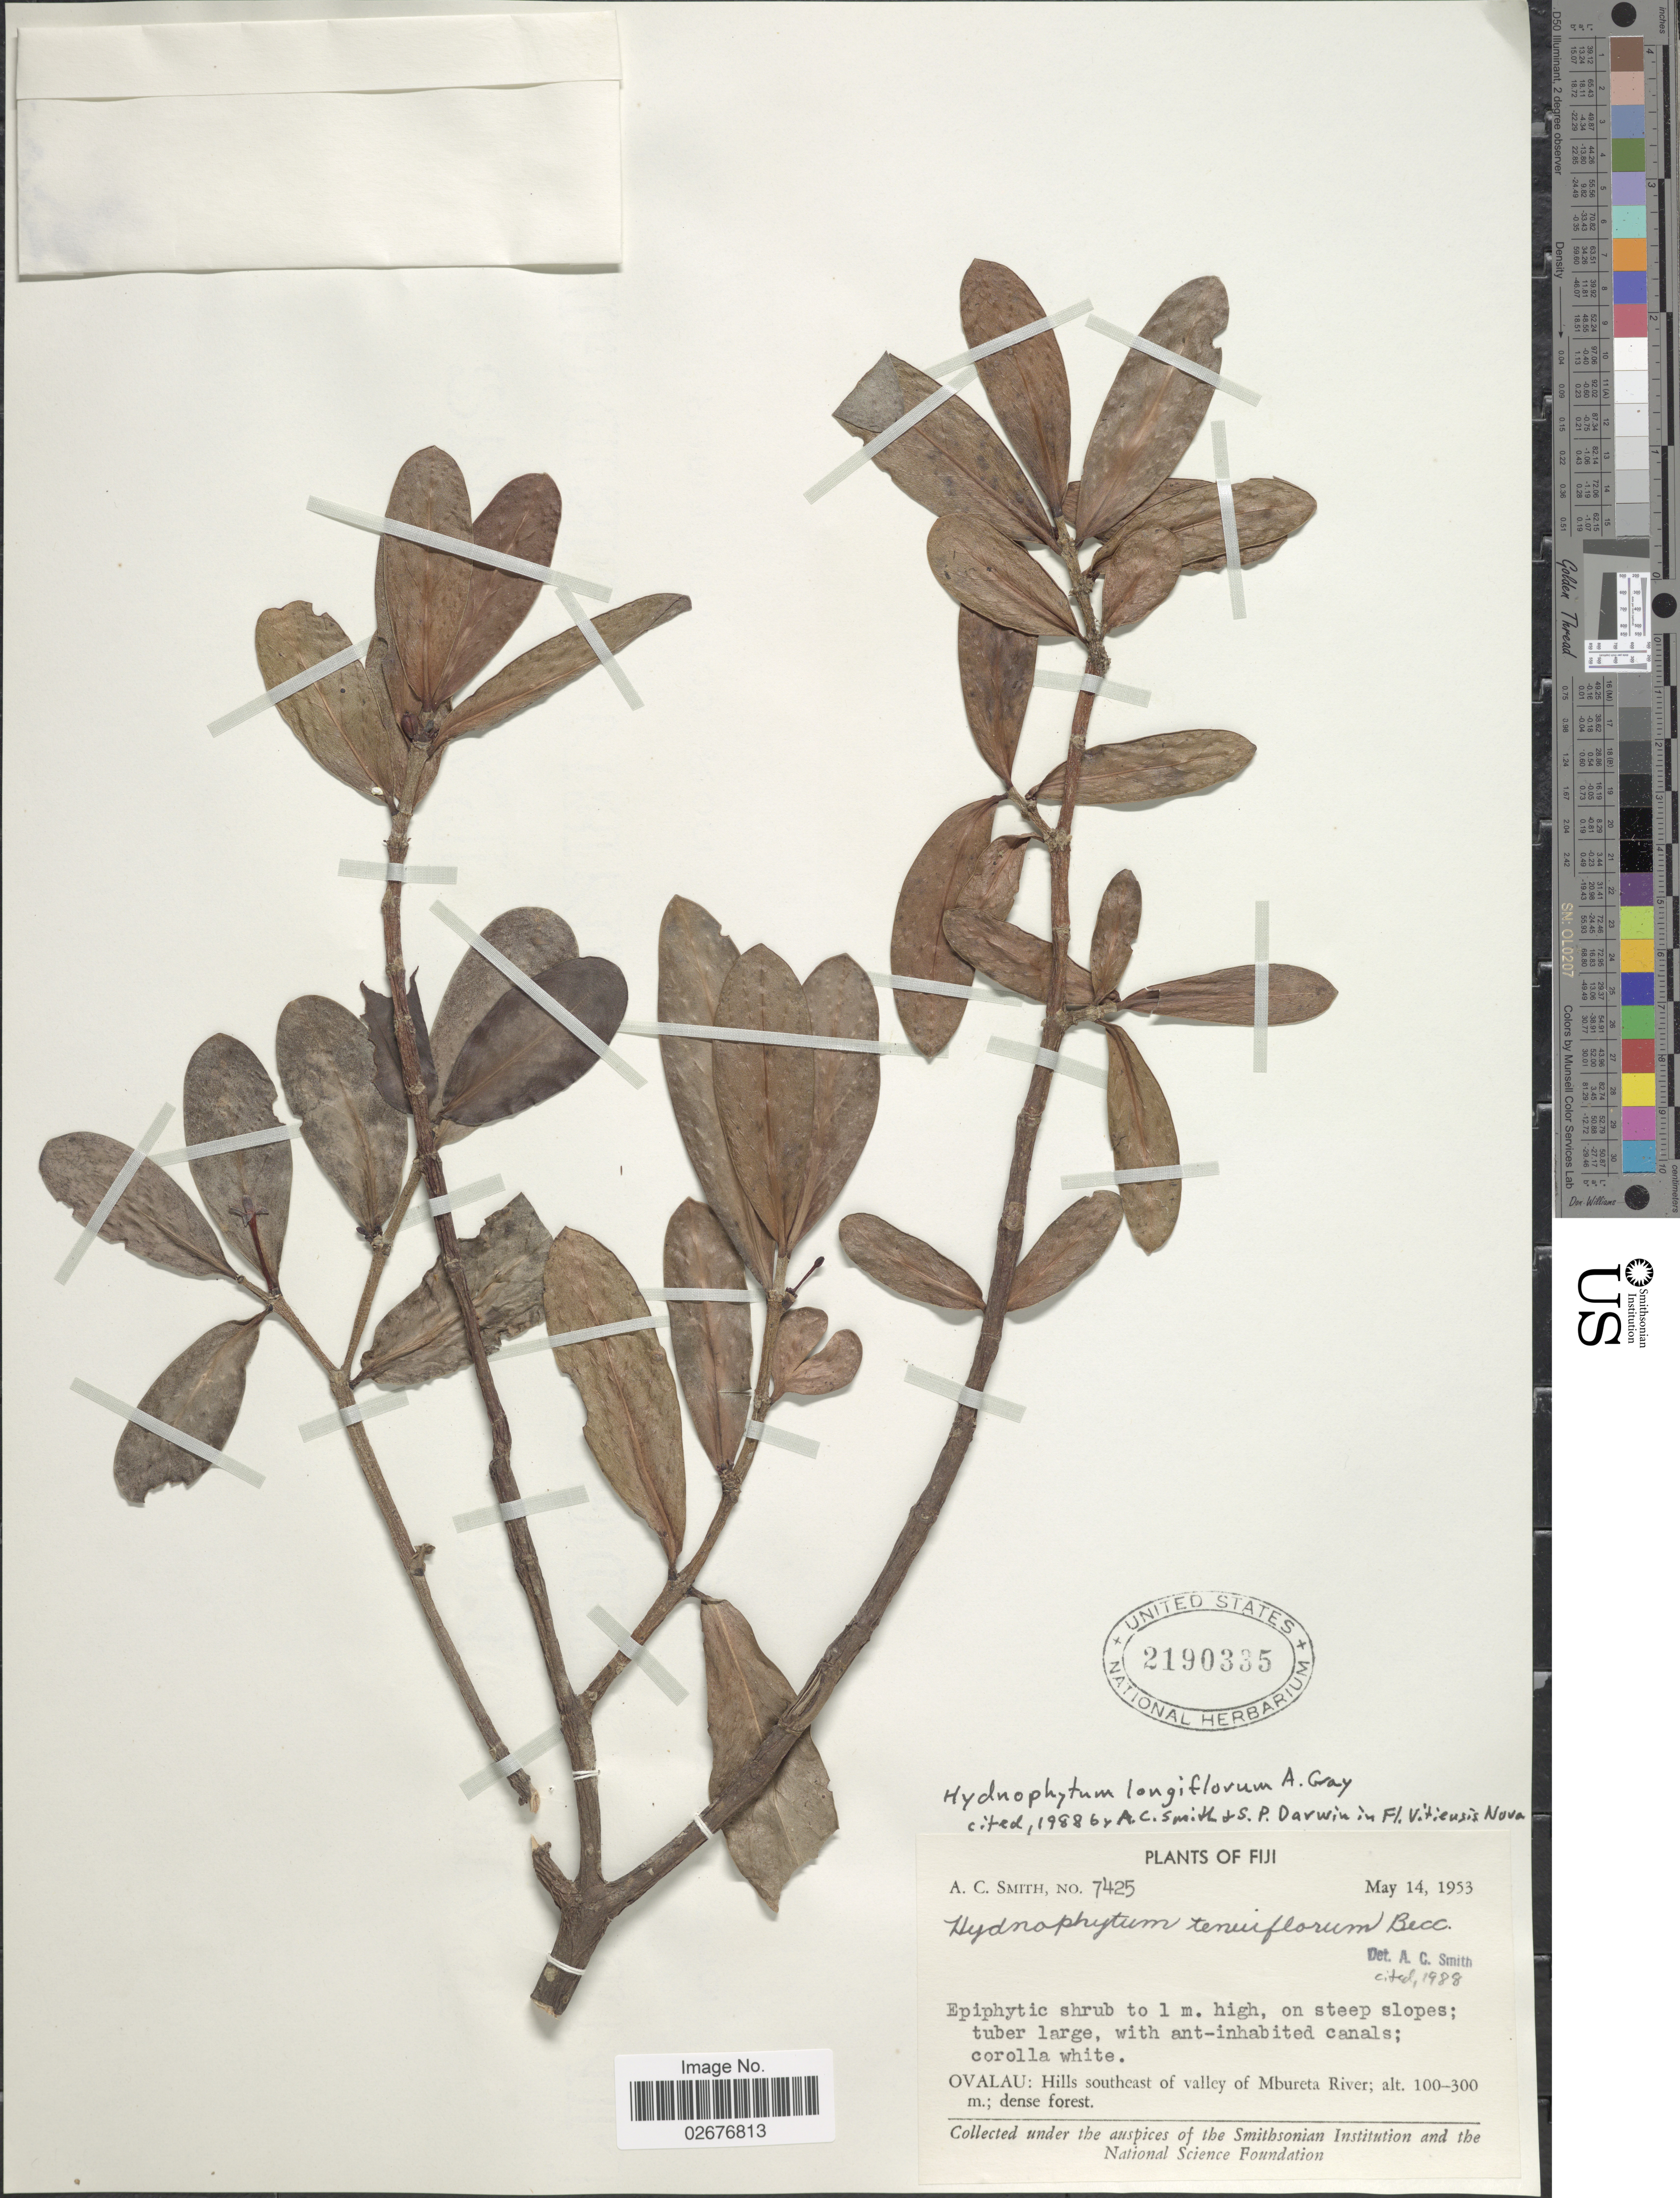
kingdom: Plantae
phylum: Tracheophyta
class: Magnoliopsida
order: Gentianales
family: Rubiaceae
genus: Hydnophytum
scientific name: Hydnophytum longiflorum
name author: A. Gray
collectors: A. C. Smith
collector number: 7425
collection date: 1953-05-14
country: Fiji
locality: Ovalau: Hills southeast of valley of Mbureta River; dense forest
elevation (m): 100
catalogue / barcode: US 2190335